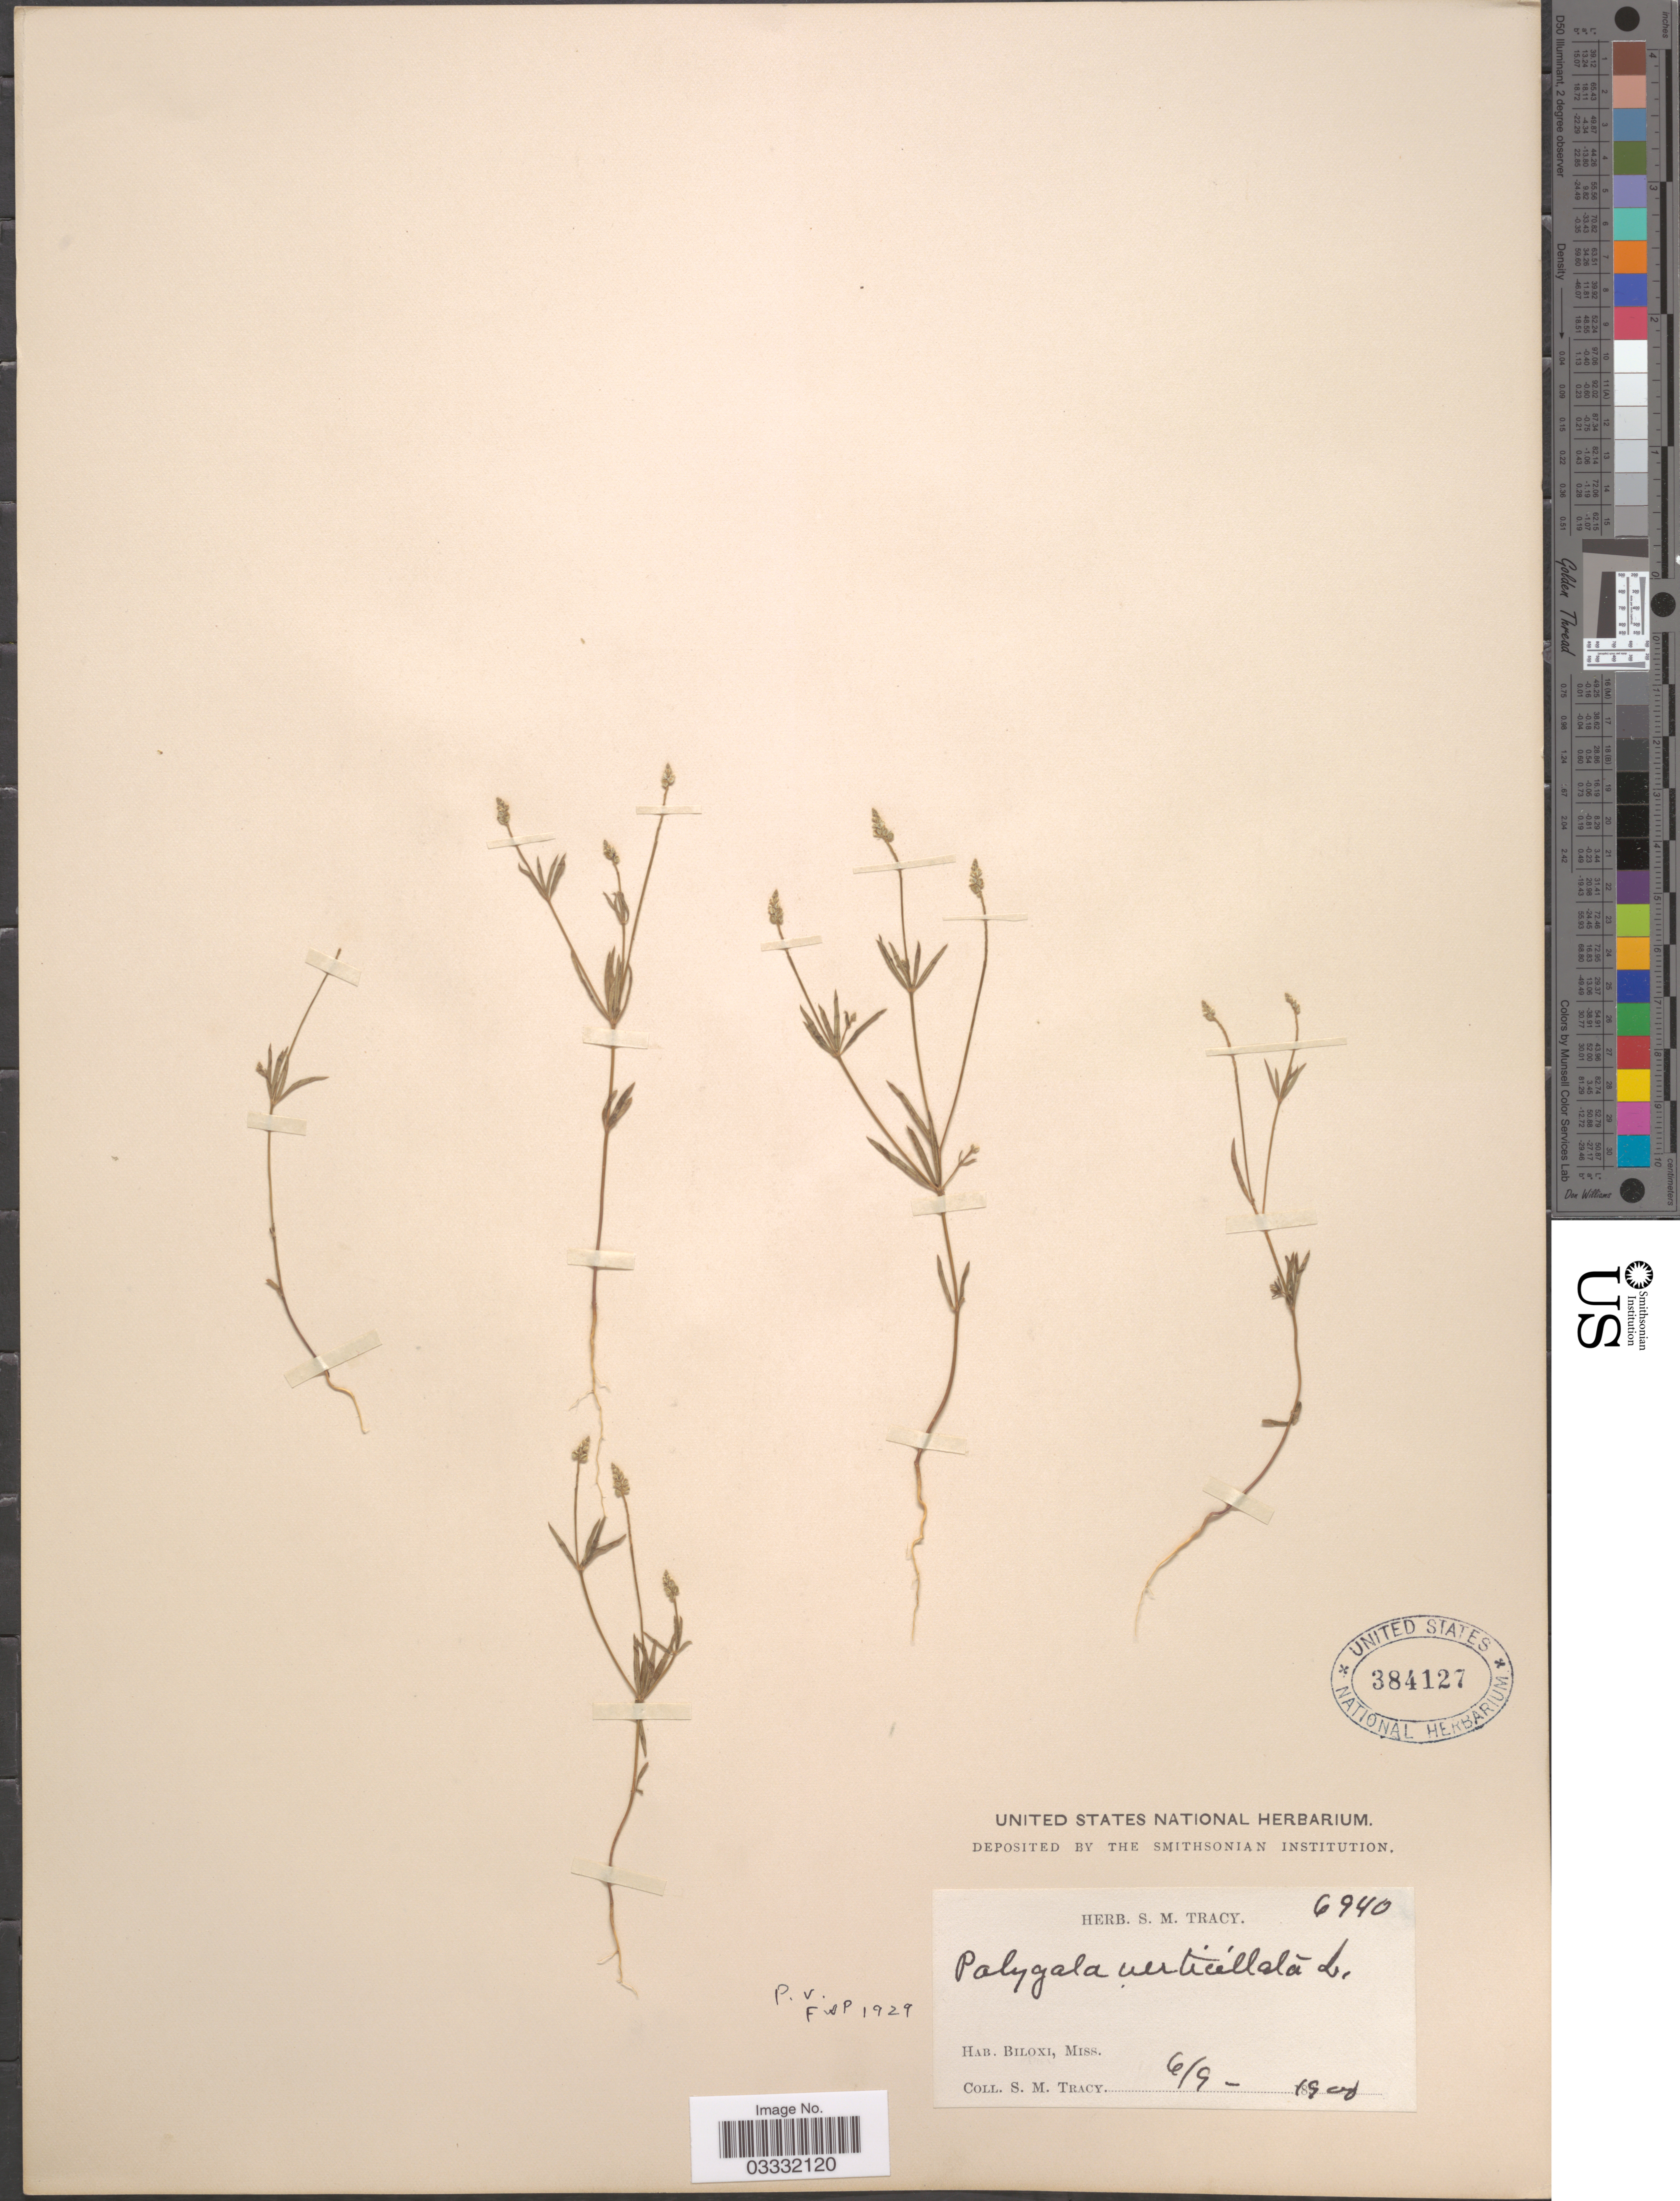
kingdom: Plantae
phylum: Tracheophyta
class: Magnoliopsida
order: Fabales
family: Polygalaceae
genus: Polygala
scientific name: Polygala verticillata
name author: L.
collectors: S. M. Tracy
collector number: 6940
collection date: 1900-06-09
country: United States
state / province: Mississippi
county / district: Harrison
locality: Biloxi.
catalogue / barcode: US 384127